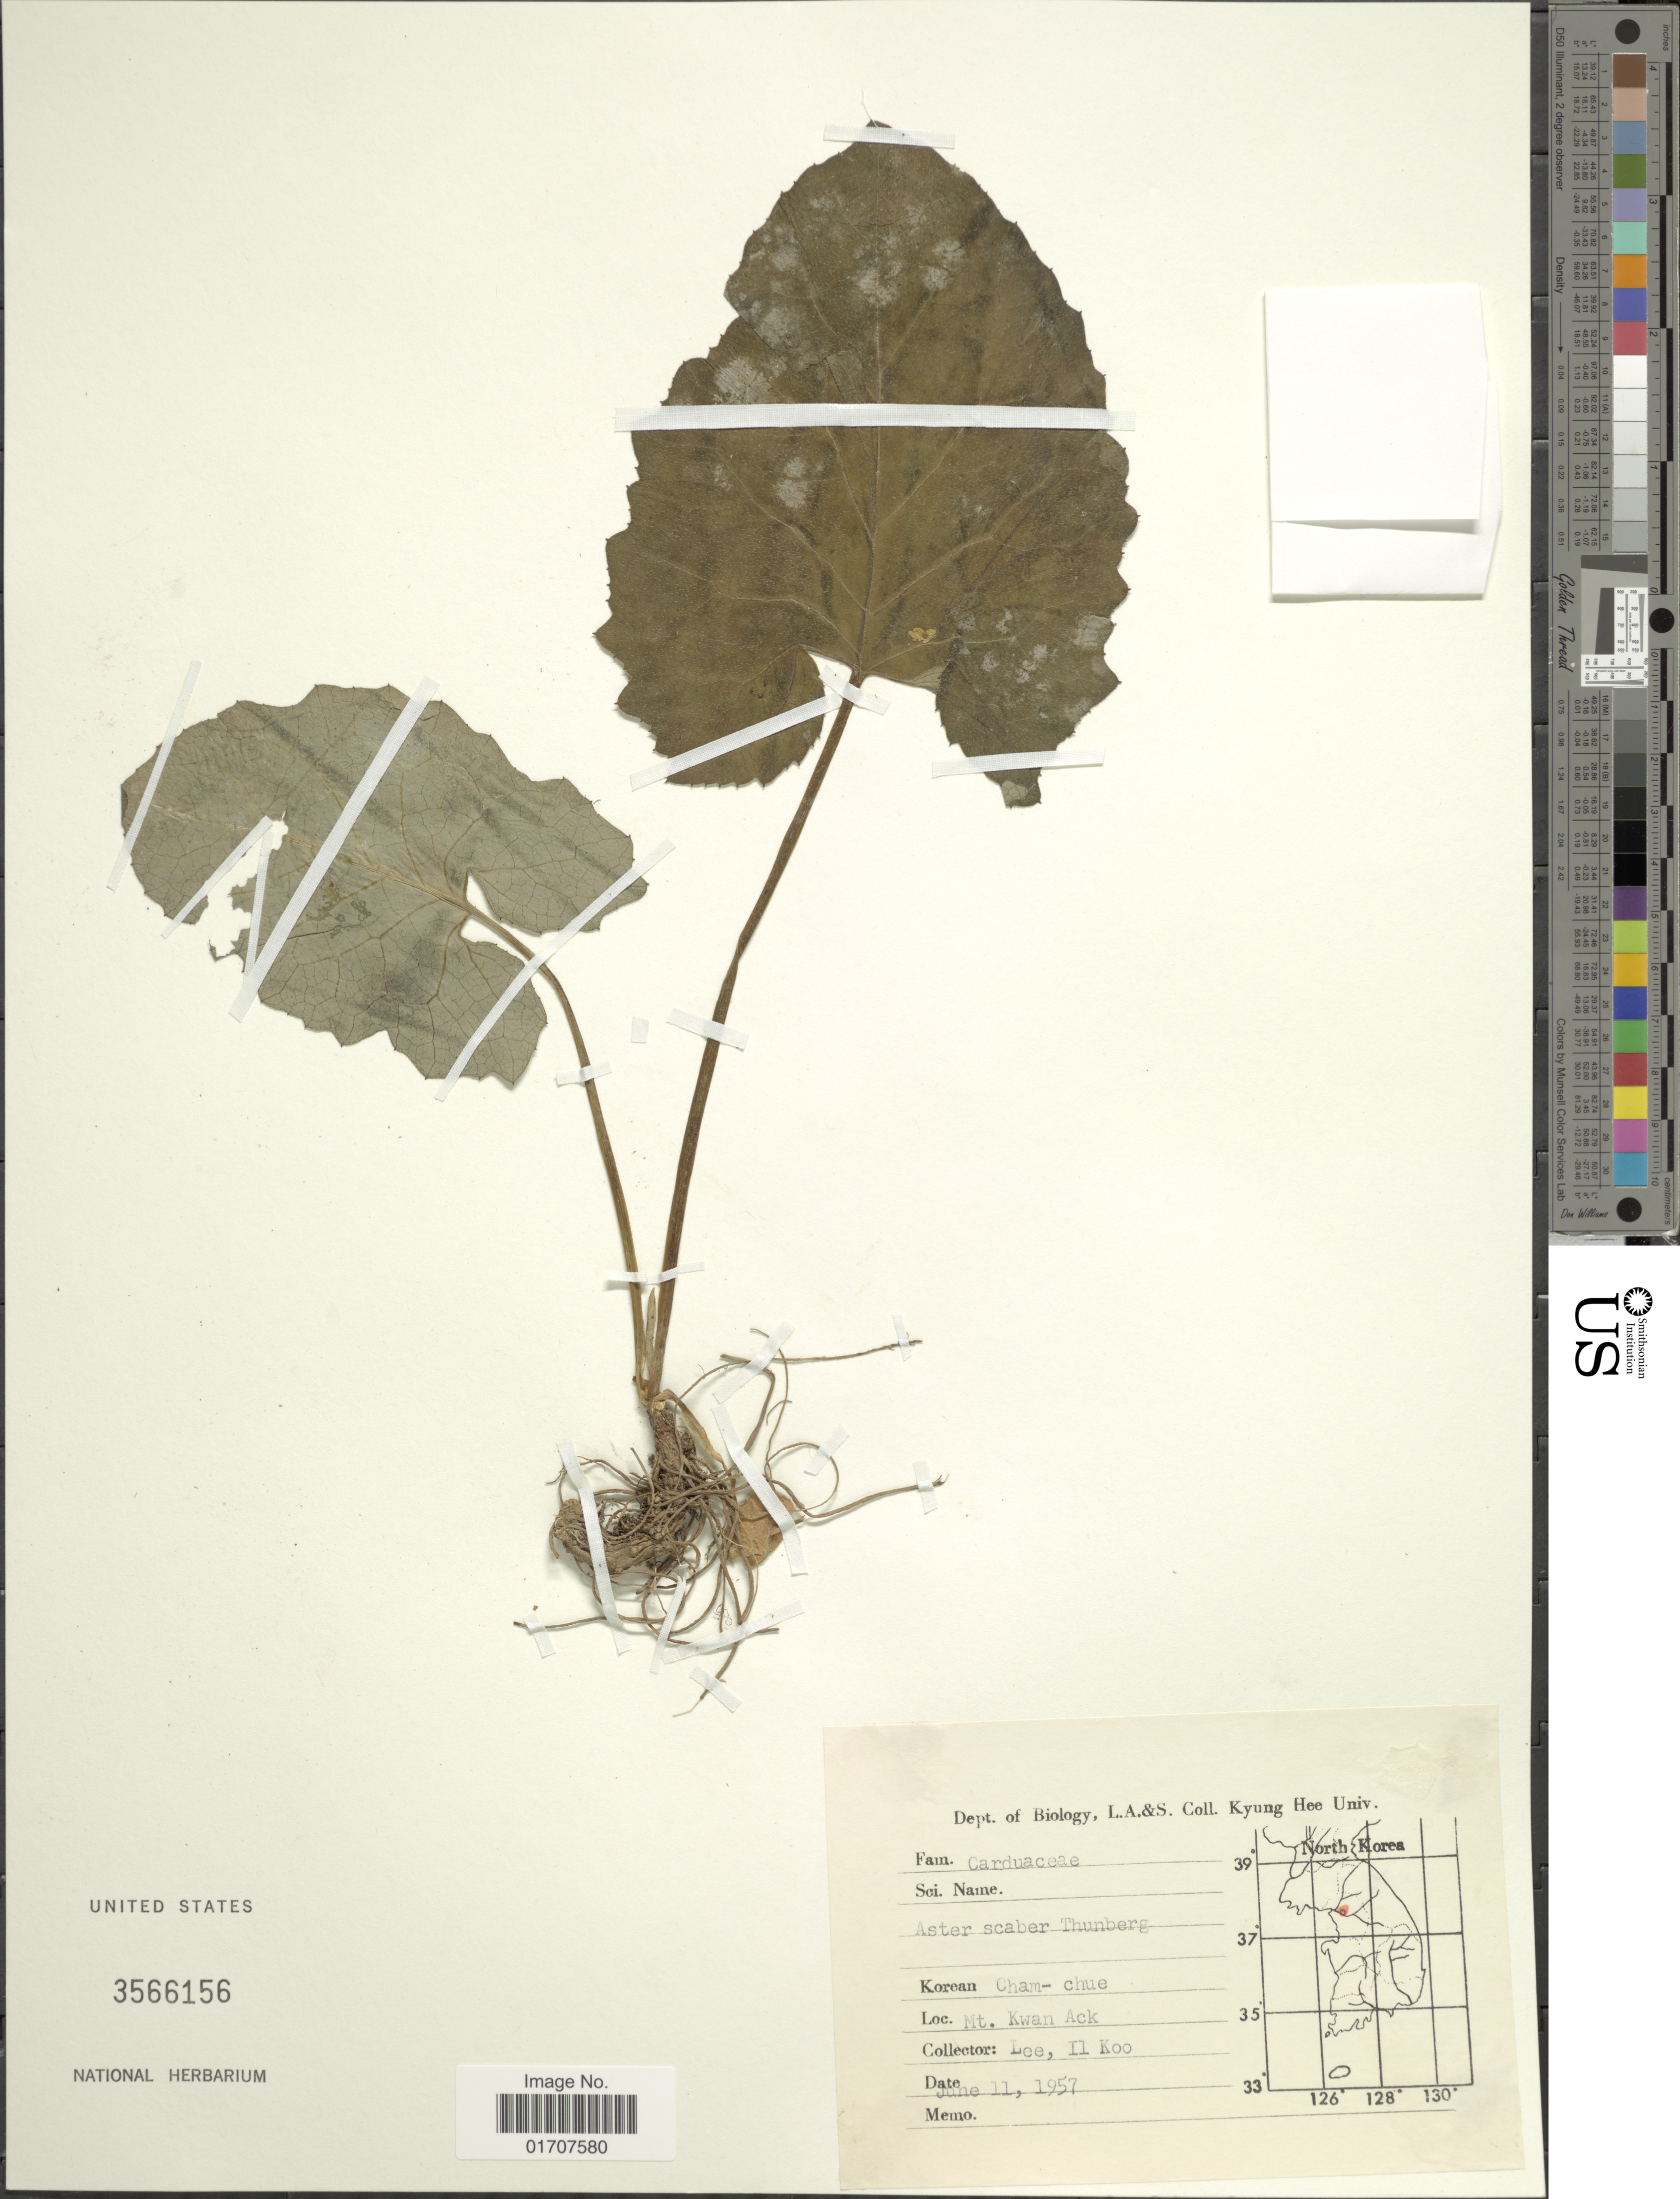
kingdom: Plantae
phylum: Tracheophyta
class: Magnoliopsida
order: Asterales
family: Asteraceae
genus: Doellingeria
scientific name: Doellingeria scaber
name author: (Thunb.) Nees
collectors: I. Lee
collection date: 1957-06-11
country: South Korea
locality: Mt. Kwan Ack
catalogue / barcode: US 3566156